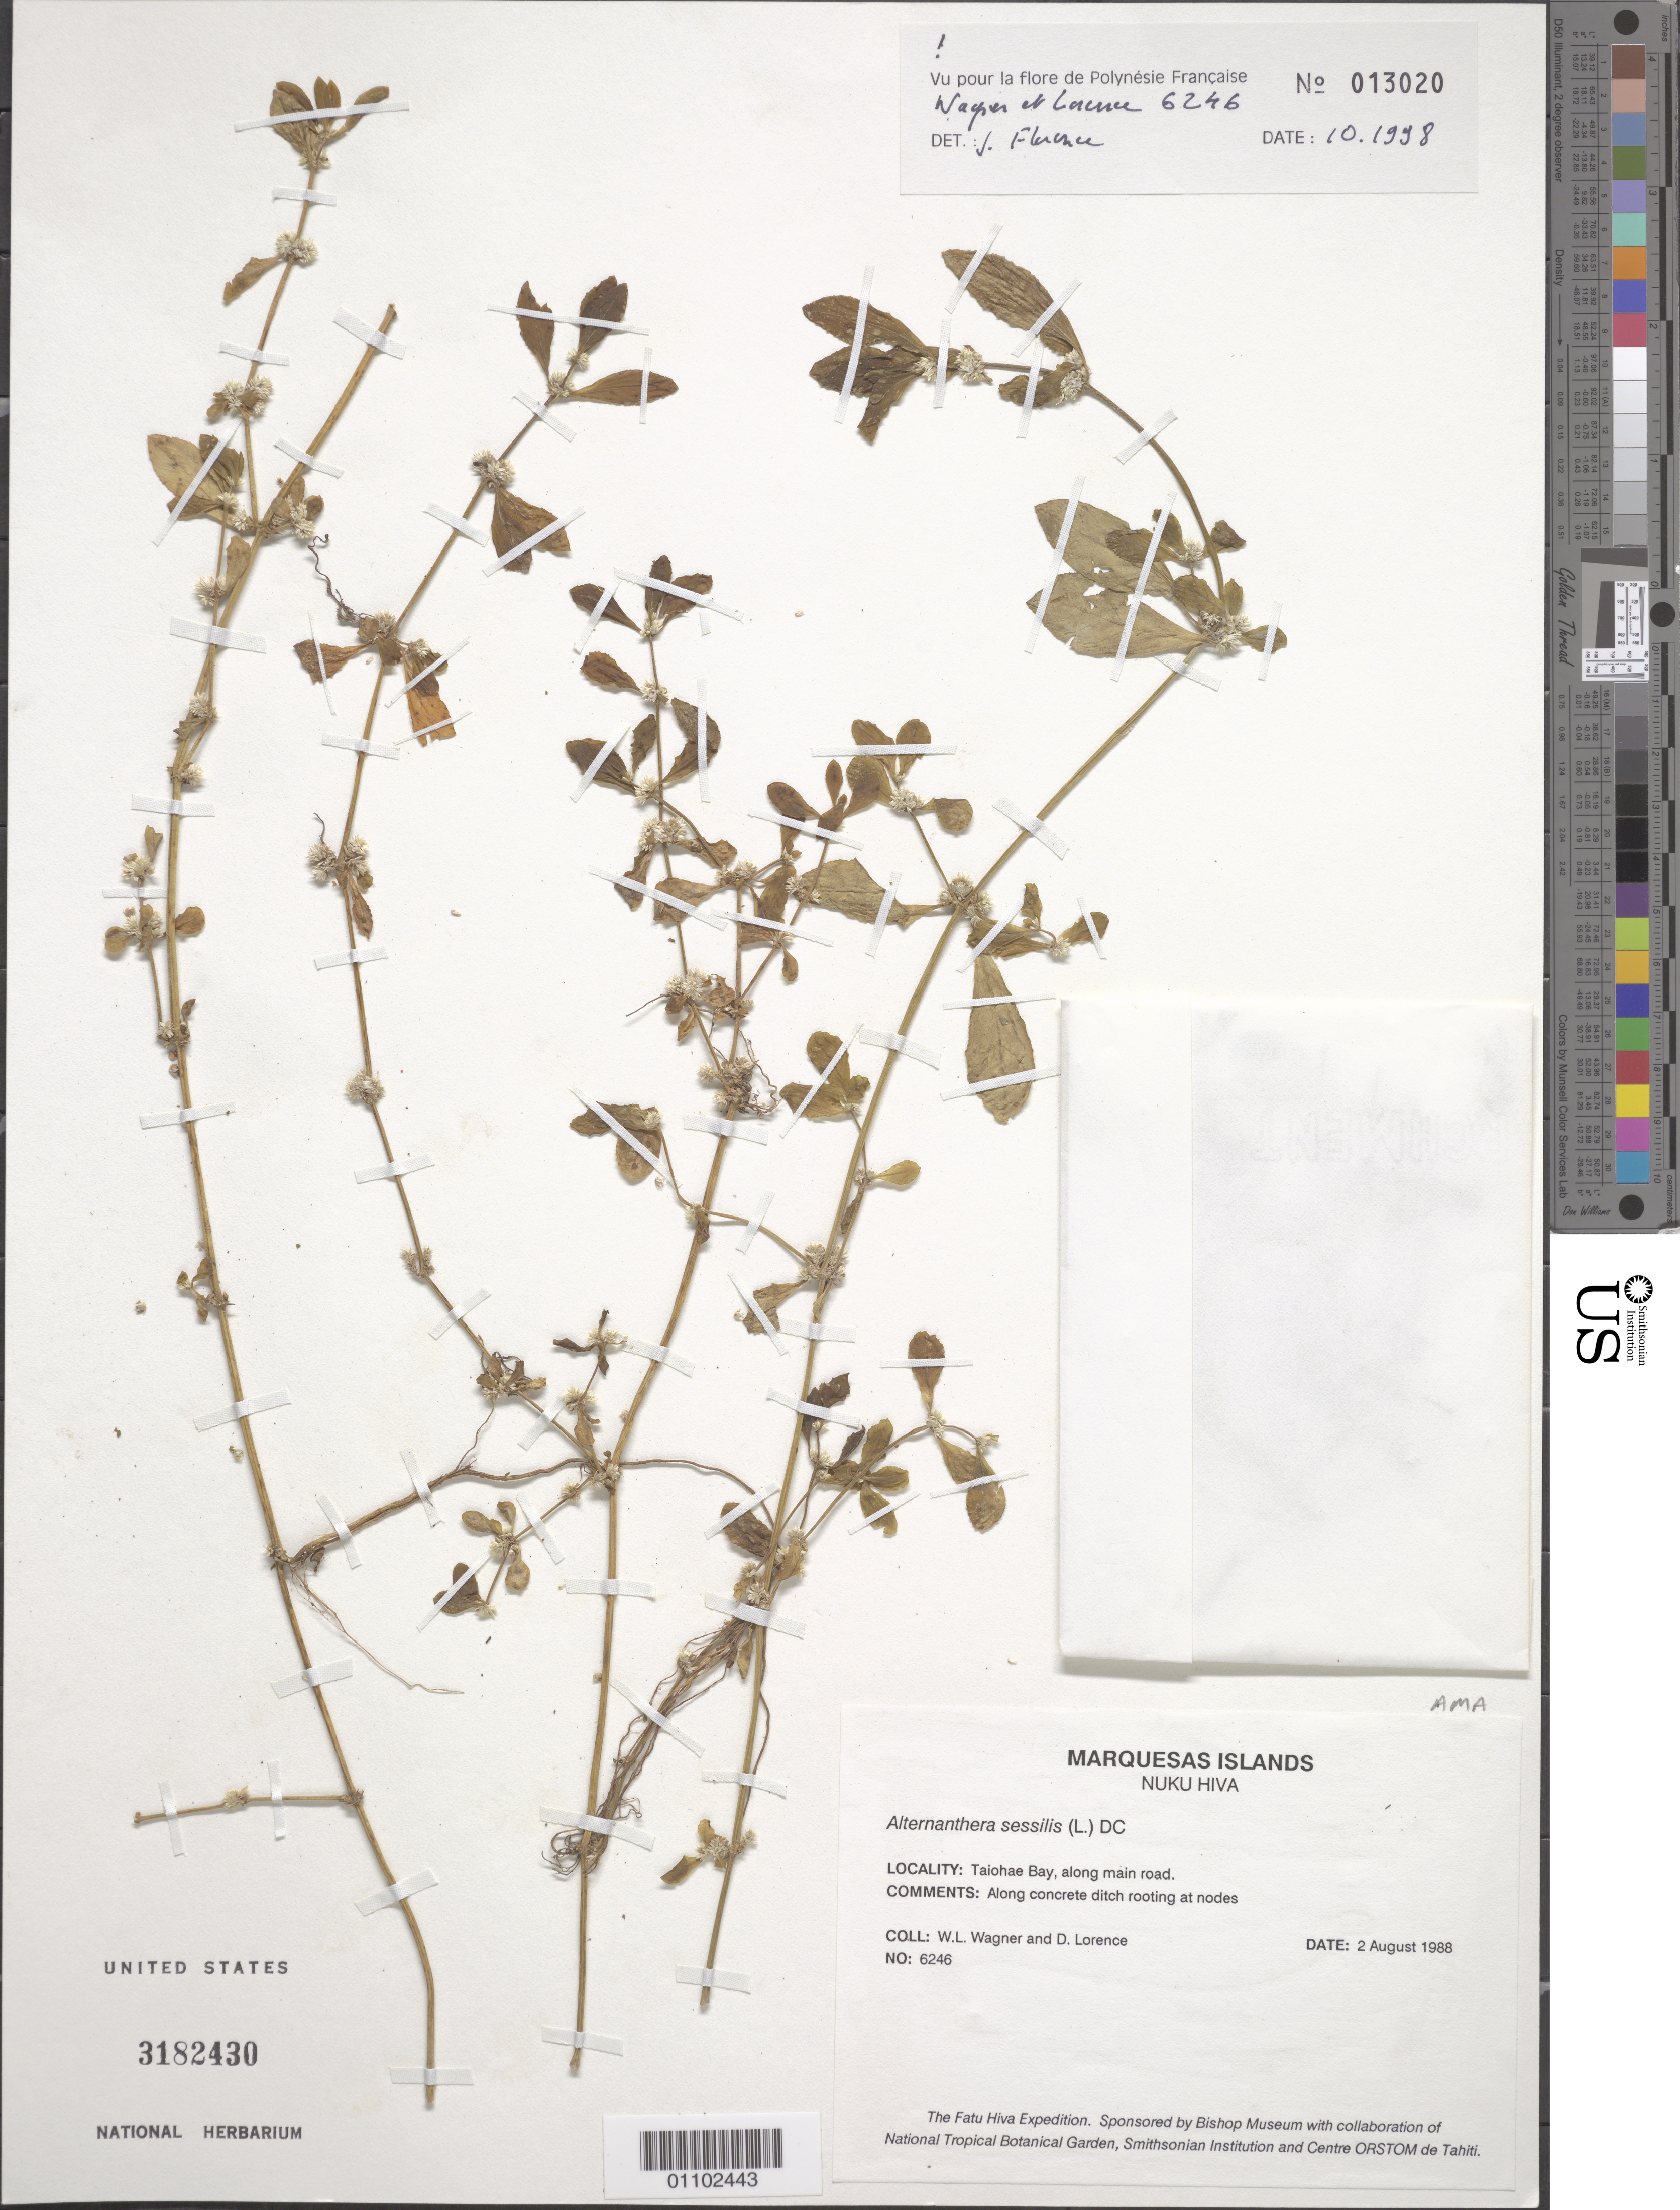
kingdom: Plantae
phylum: Tracheophyta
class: Magnoliopsida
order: Caryophyllales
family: Amaranthaceae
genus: Alternanthera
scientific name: Alternanthera sessilis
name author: (L.) DC.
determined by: Florence, J.; Wagner, W. L.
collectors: W. L. Wagner & D. Lorence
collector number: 6246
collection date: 1988-08-02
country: French Polynesia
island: Nuku Hiva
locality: Taiohae Bay, along main road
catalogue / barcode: US 3182430